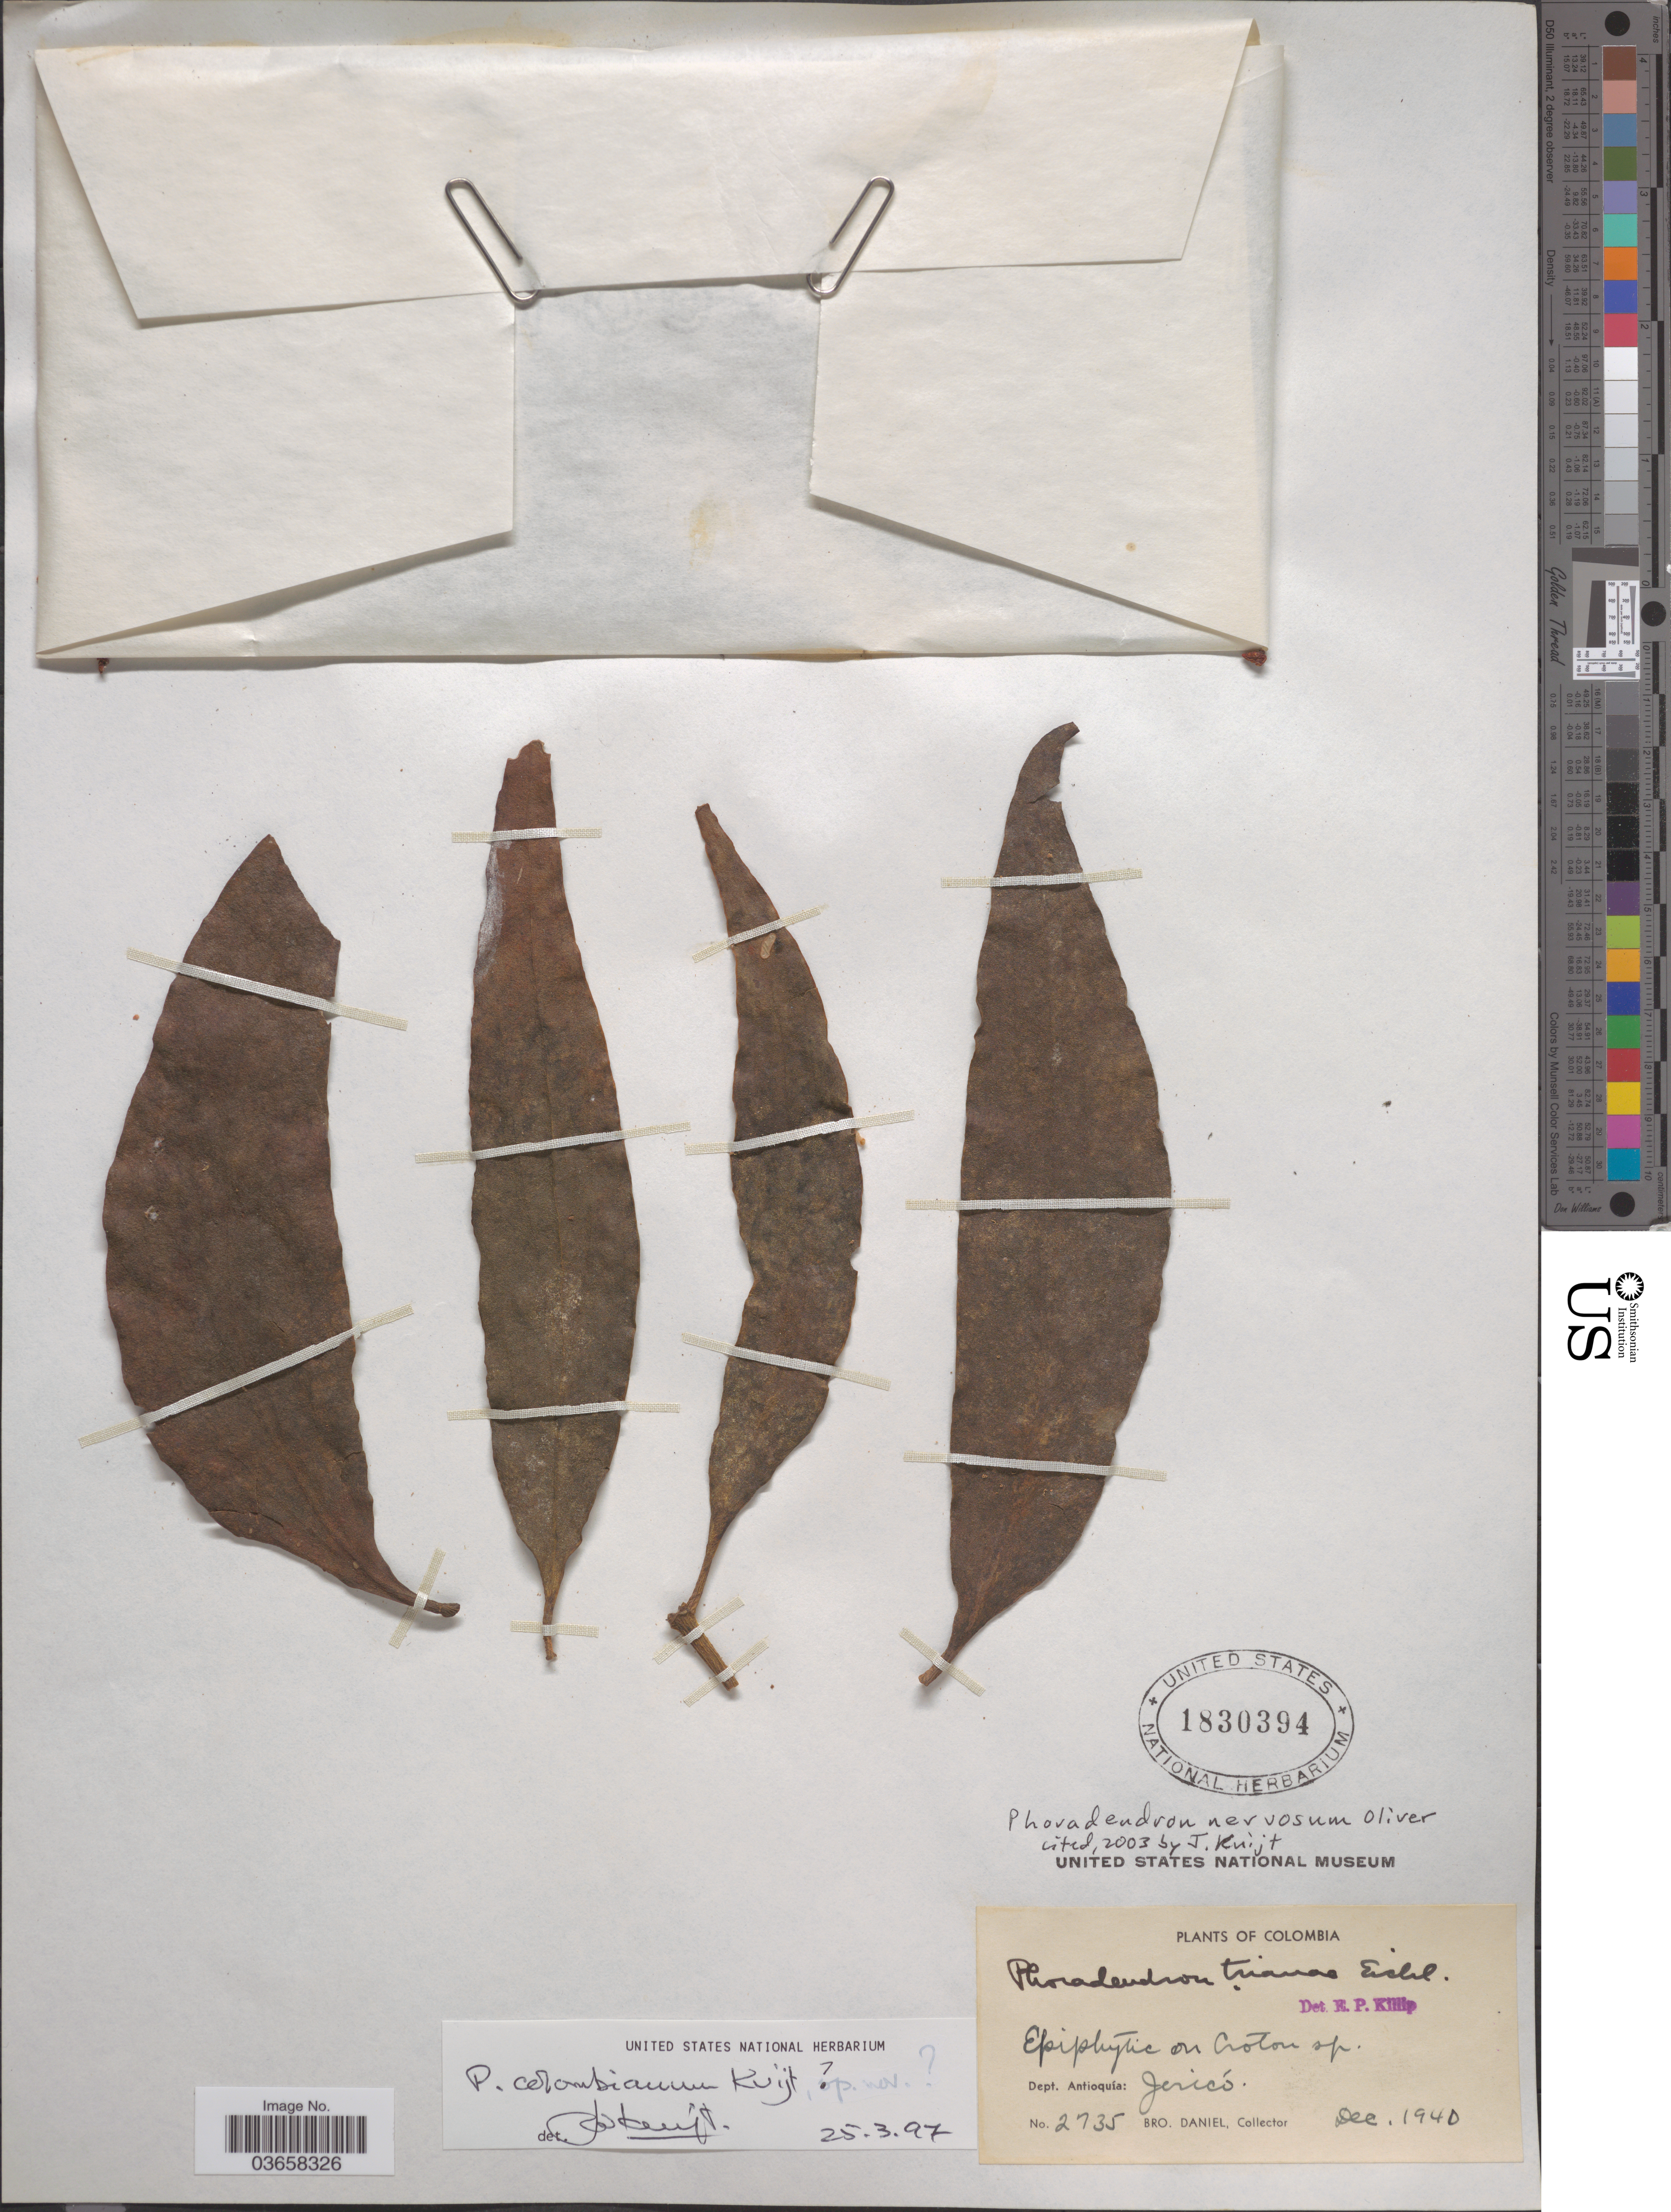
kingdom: Plantae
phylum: Tracheophyta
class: Magnoliopsida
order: Santalales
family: Viscaceae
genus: Phoradendron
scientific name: Phoradendron nervosum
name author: Oliv.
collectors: Bro. Daniel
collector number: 2735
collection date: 1940-12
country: Colombia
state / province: Antioquia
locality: Dept. Antioquía: Jericó.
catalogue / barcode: US 1830394